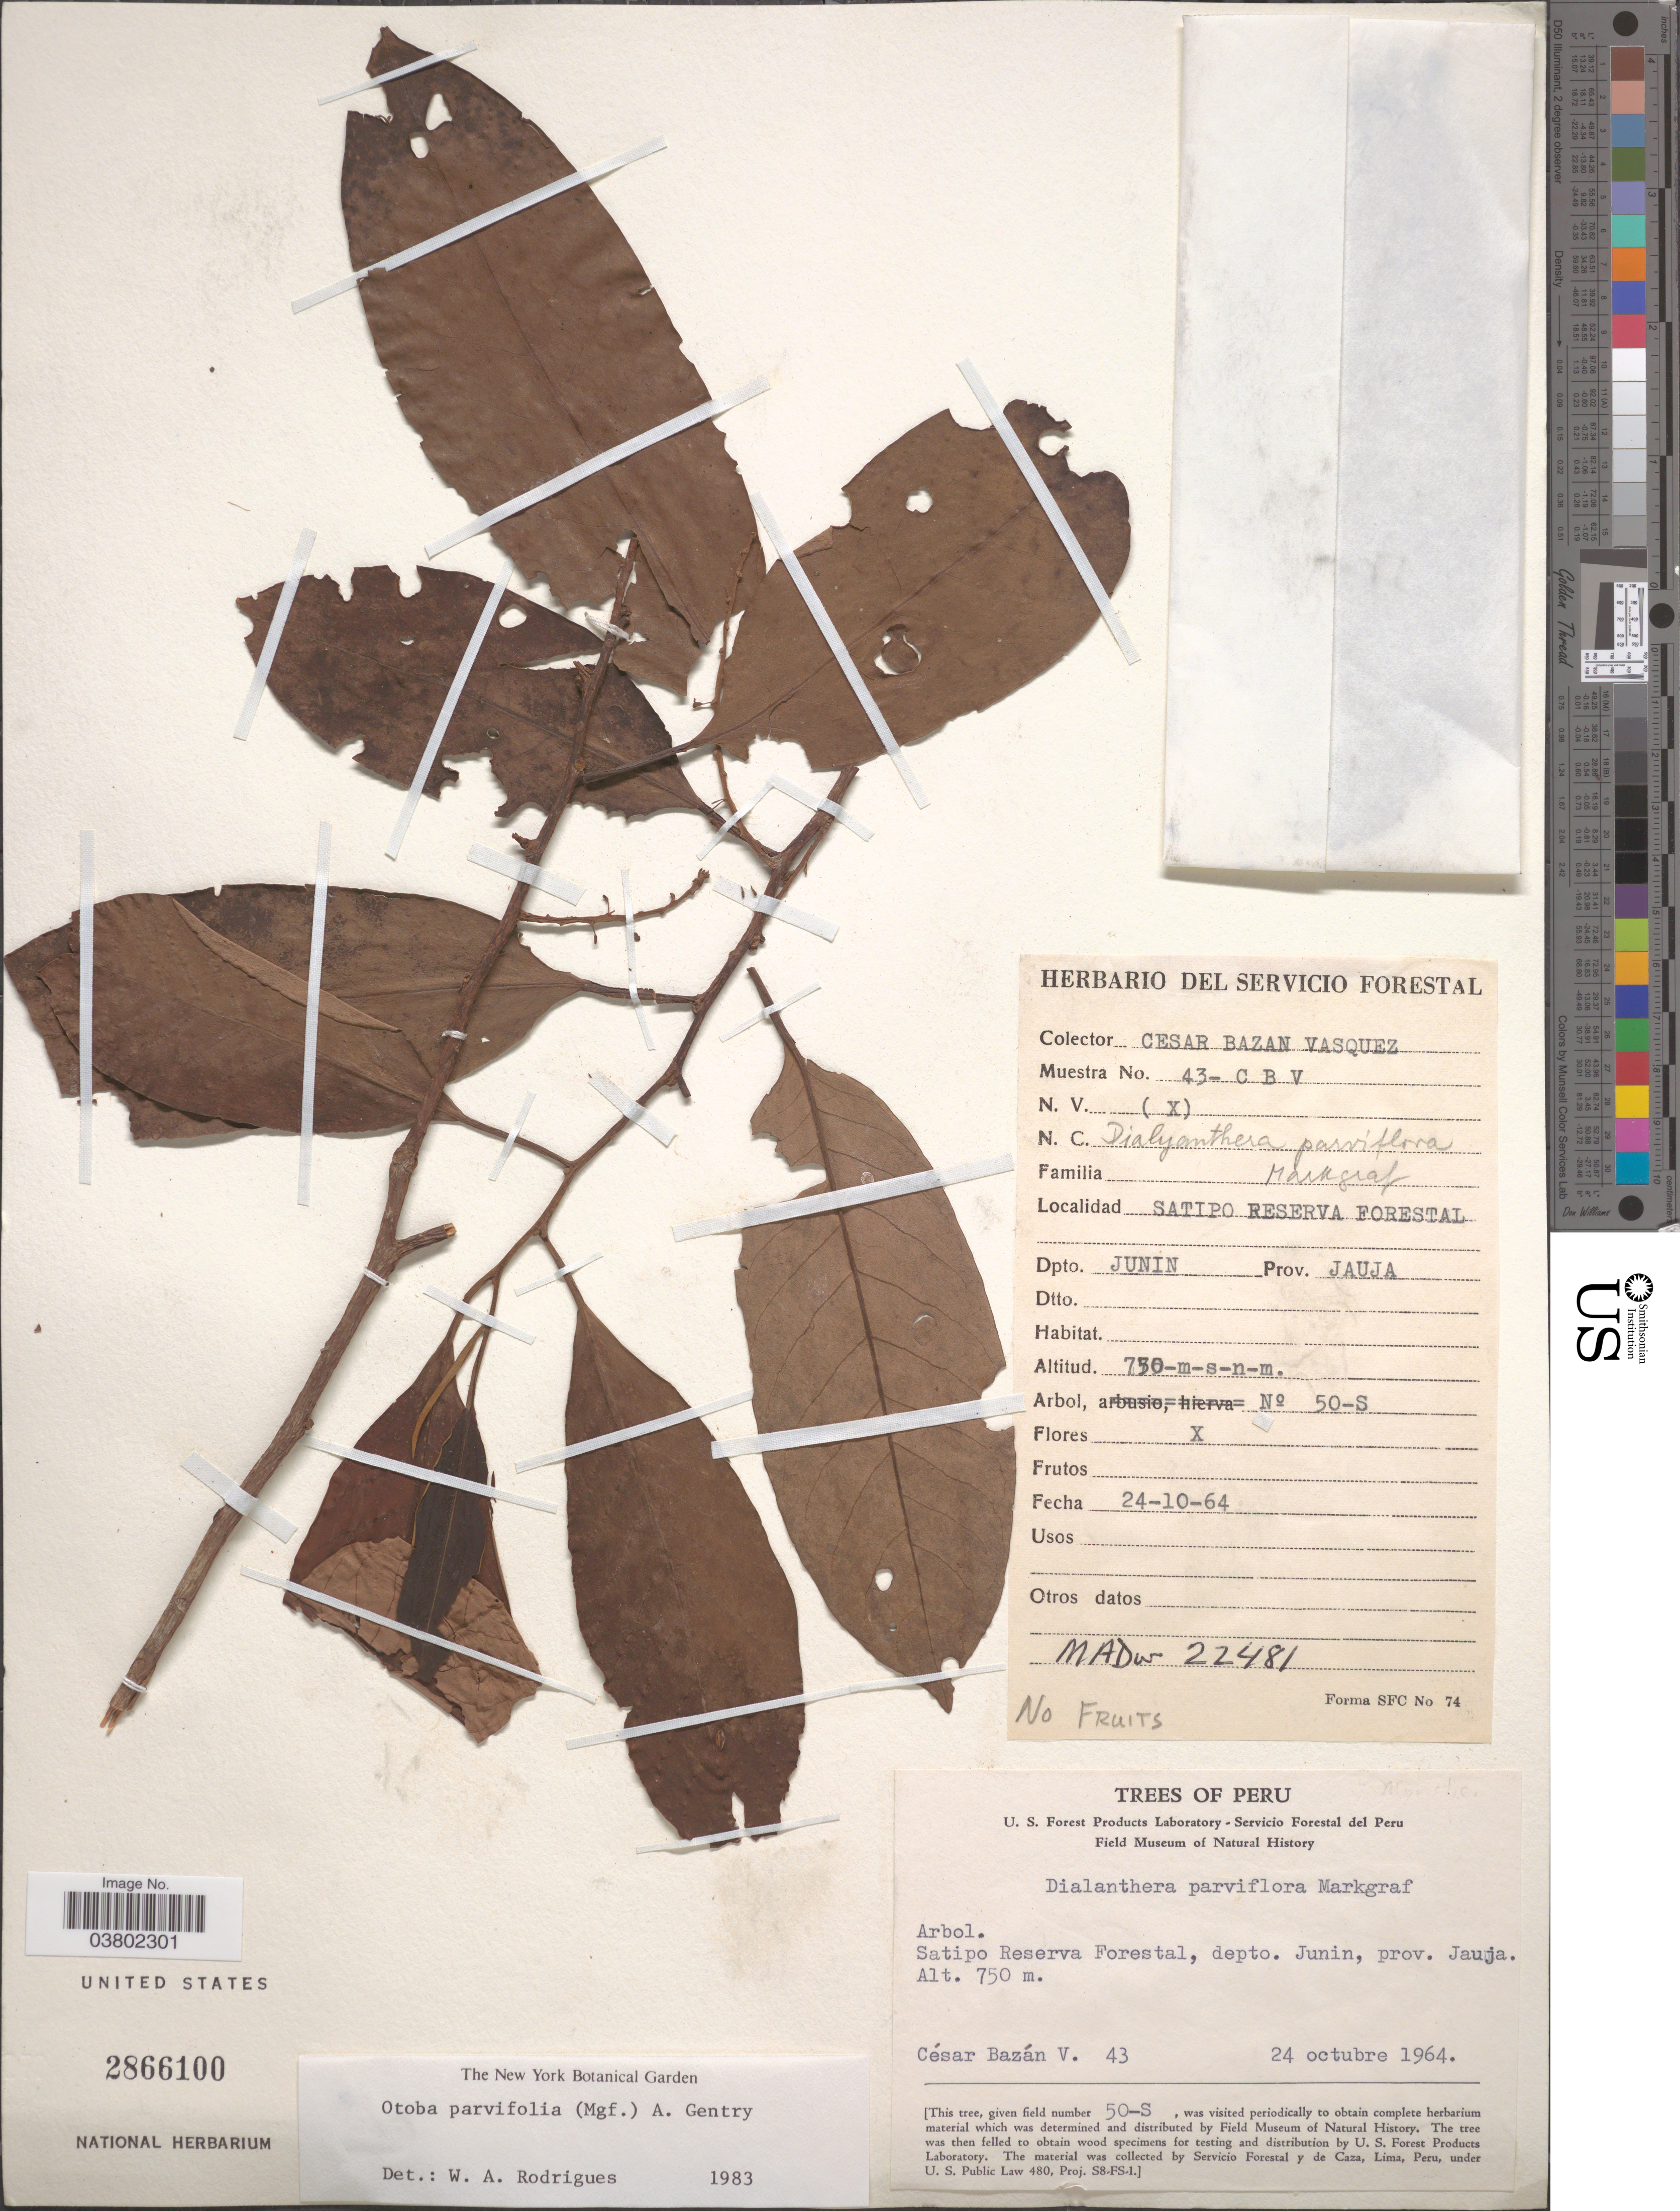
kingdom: Plantae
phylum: Tracheophyta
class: Magnoliopsida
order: Magnoliales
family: Myristicaceae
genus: Otoba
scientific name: Otoba parvifolia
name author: (Markgr.) A.H. Gentry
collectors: C. Bazan-Vasquez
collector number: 43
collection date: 1964-10-24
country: Peru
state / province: Junín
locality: Satipo Reserva Forestal, Dpto. Junin, Prov. Jauja.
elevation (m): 750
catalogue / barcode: US 2866100